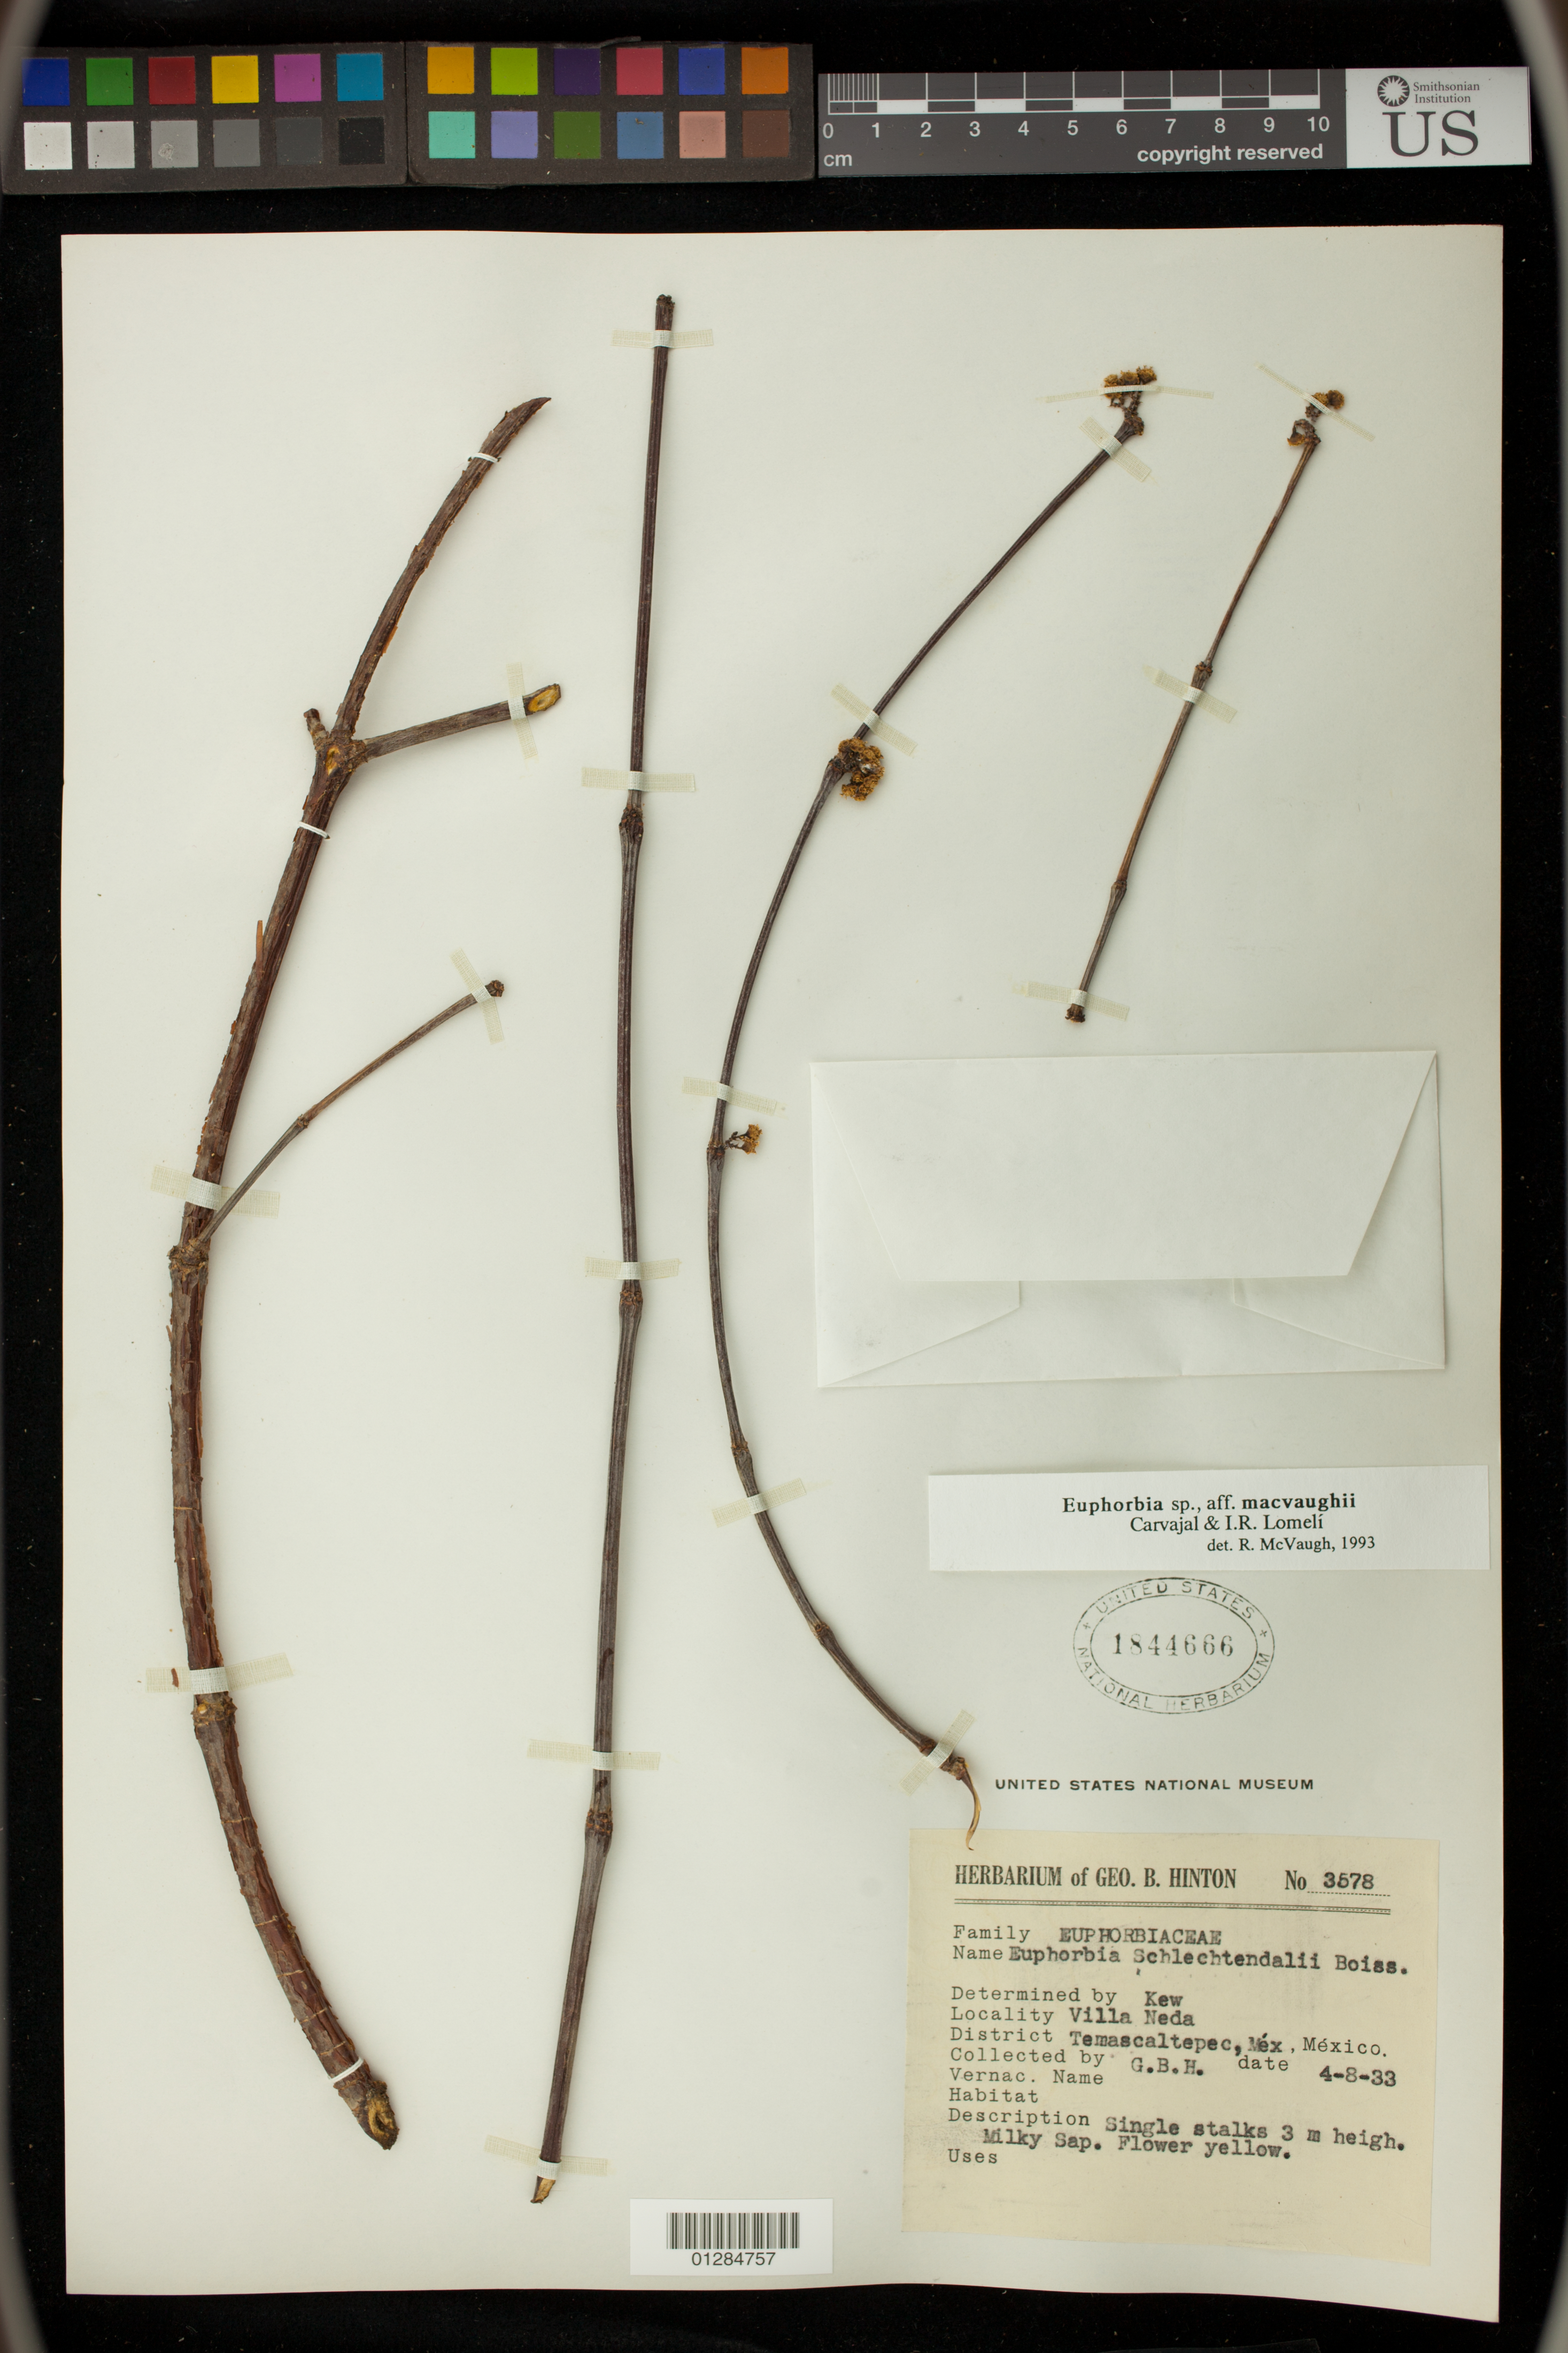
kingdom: Plantae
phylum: Tracheophyta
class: Magnoliopsida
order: Malpighiales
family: Euphorbiaceae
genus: Euphorbia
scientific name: Euphorbia sp.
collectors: G. B. Hinton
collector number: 3578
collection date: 1933-04-08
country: Mexico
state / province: México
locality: Villa Neda, Temascaltepec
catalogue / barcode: US 1844666